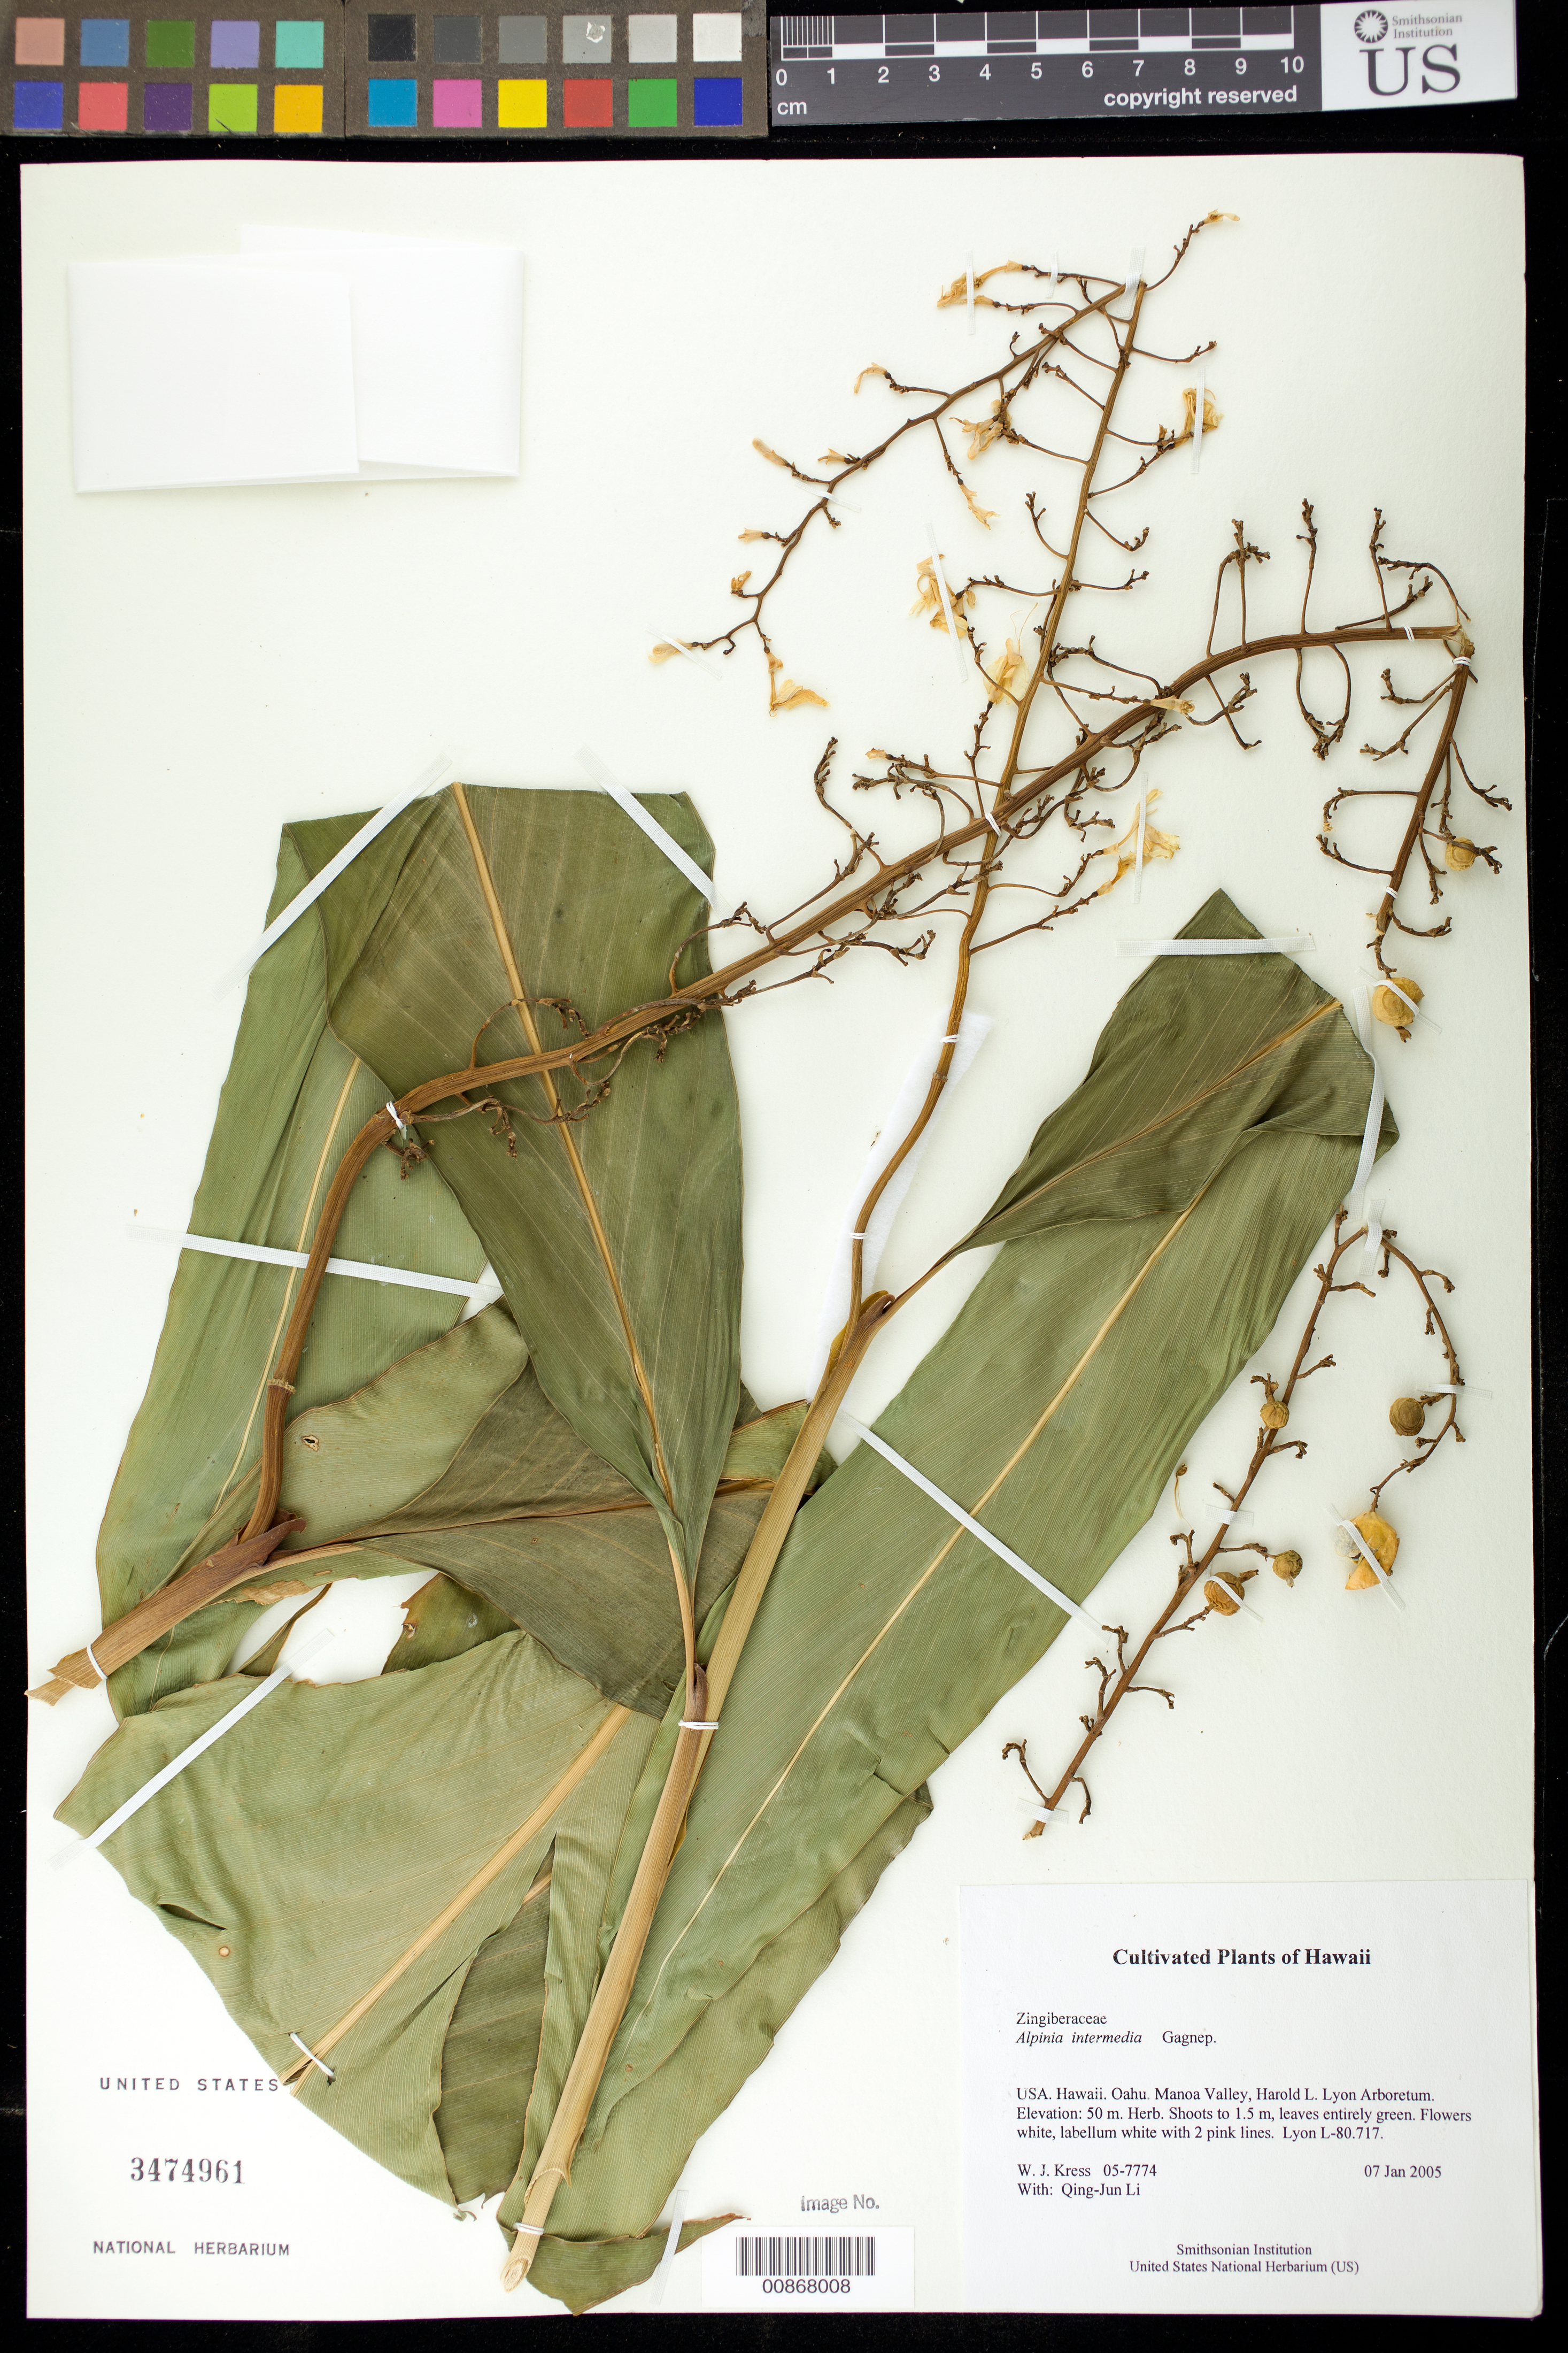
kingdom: Plantae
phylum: Tracheophyta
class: Liliopsida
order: Zingiberales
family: Zingiberaceae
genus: Alpinia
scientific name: Alpinia intermedia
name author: Gagnep.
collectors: W. J. Kress & Q. J. Li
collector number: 05-7774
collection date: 2005-01-07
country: United States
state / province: Hawaii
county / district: Honolulu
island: Oahu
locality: Manoa Valley, Harold L. Lyon Arboretum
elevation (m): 50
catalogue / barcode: US 3474961